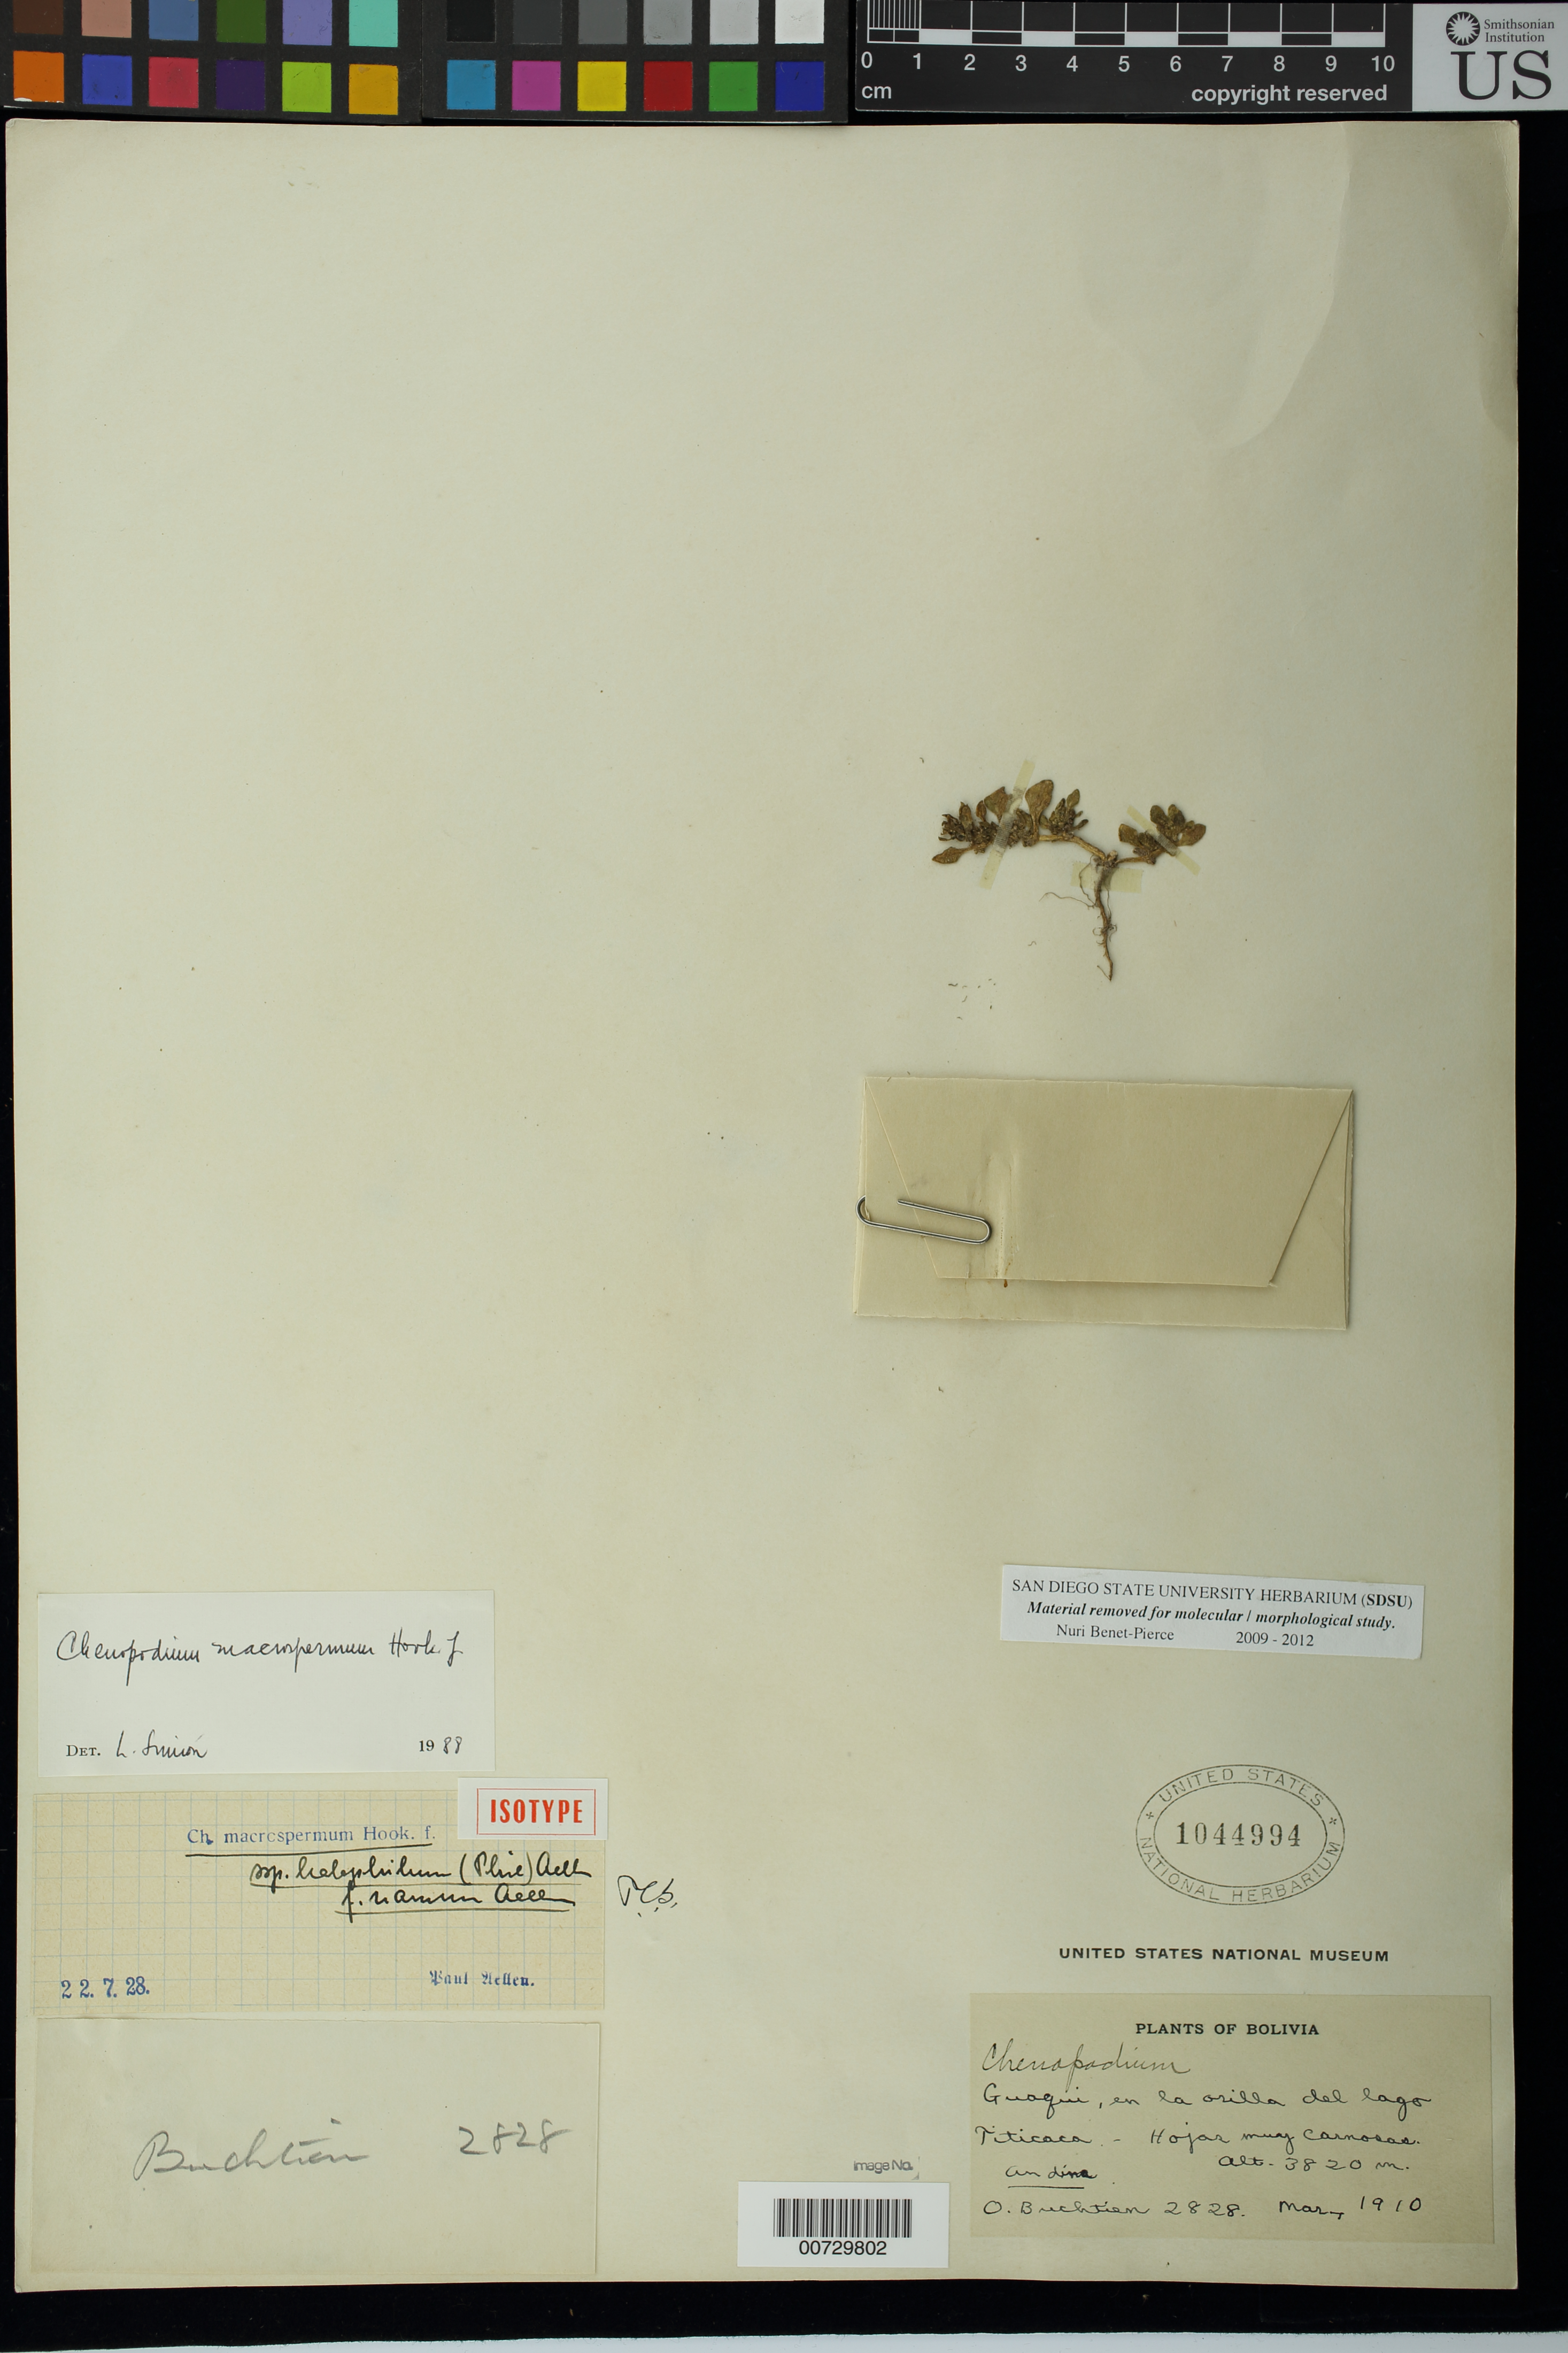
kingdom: Plantae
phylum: Tracheophyta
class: Magnoliopsida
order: Caryophyllales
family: Amaranthaceae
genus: Chenopodium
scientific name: Chenopodium macrospermum f. nanum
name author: Aellen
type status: Isotype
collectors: O. Buchtien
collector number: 2828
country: Bolivia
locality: Bolivia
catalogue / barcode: US 1044994